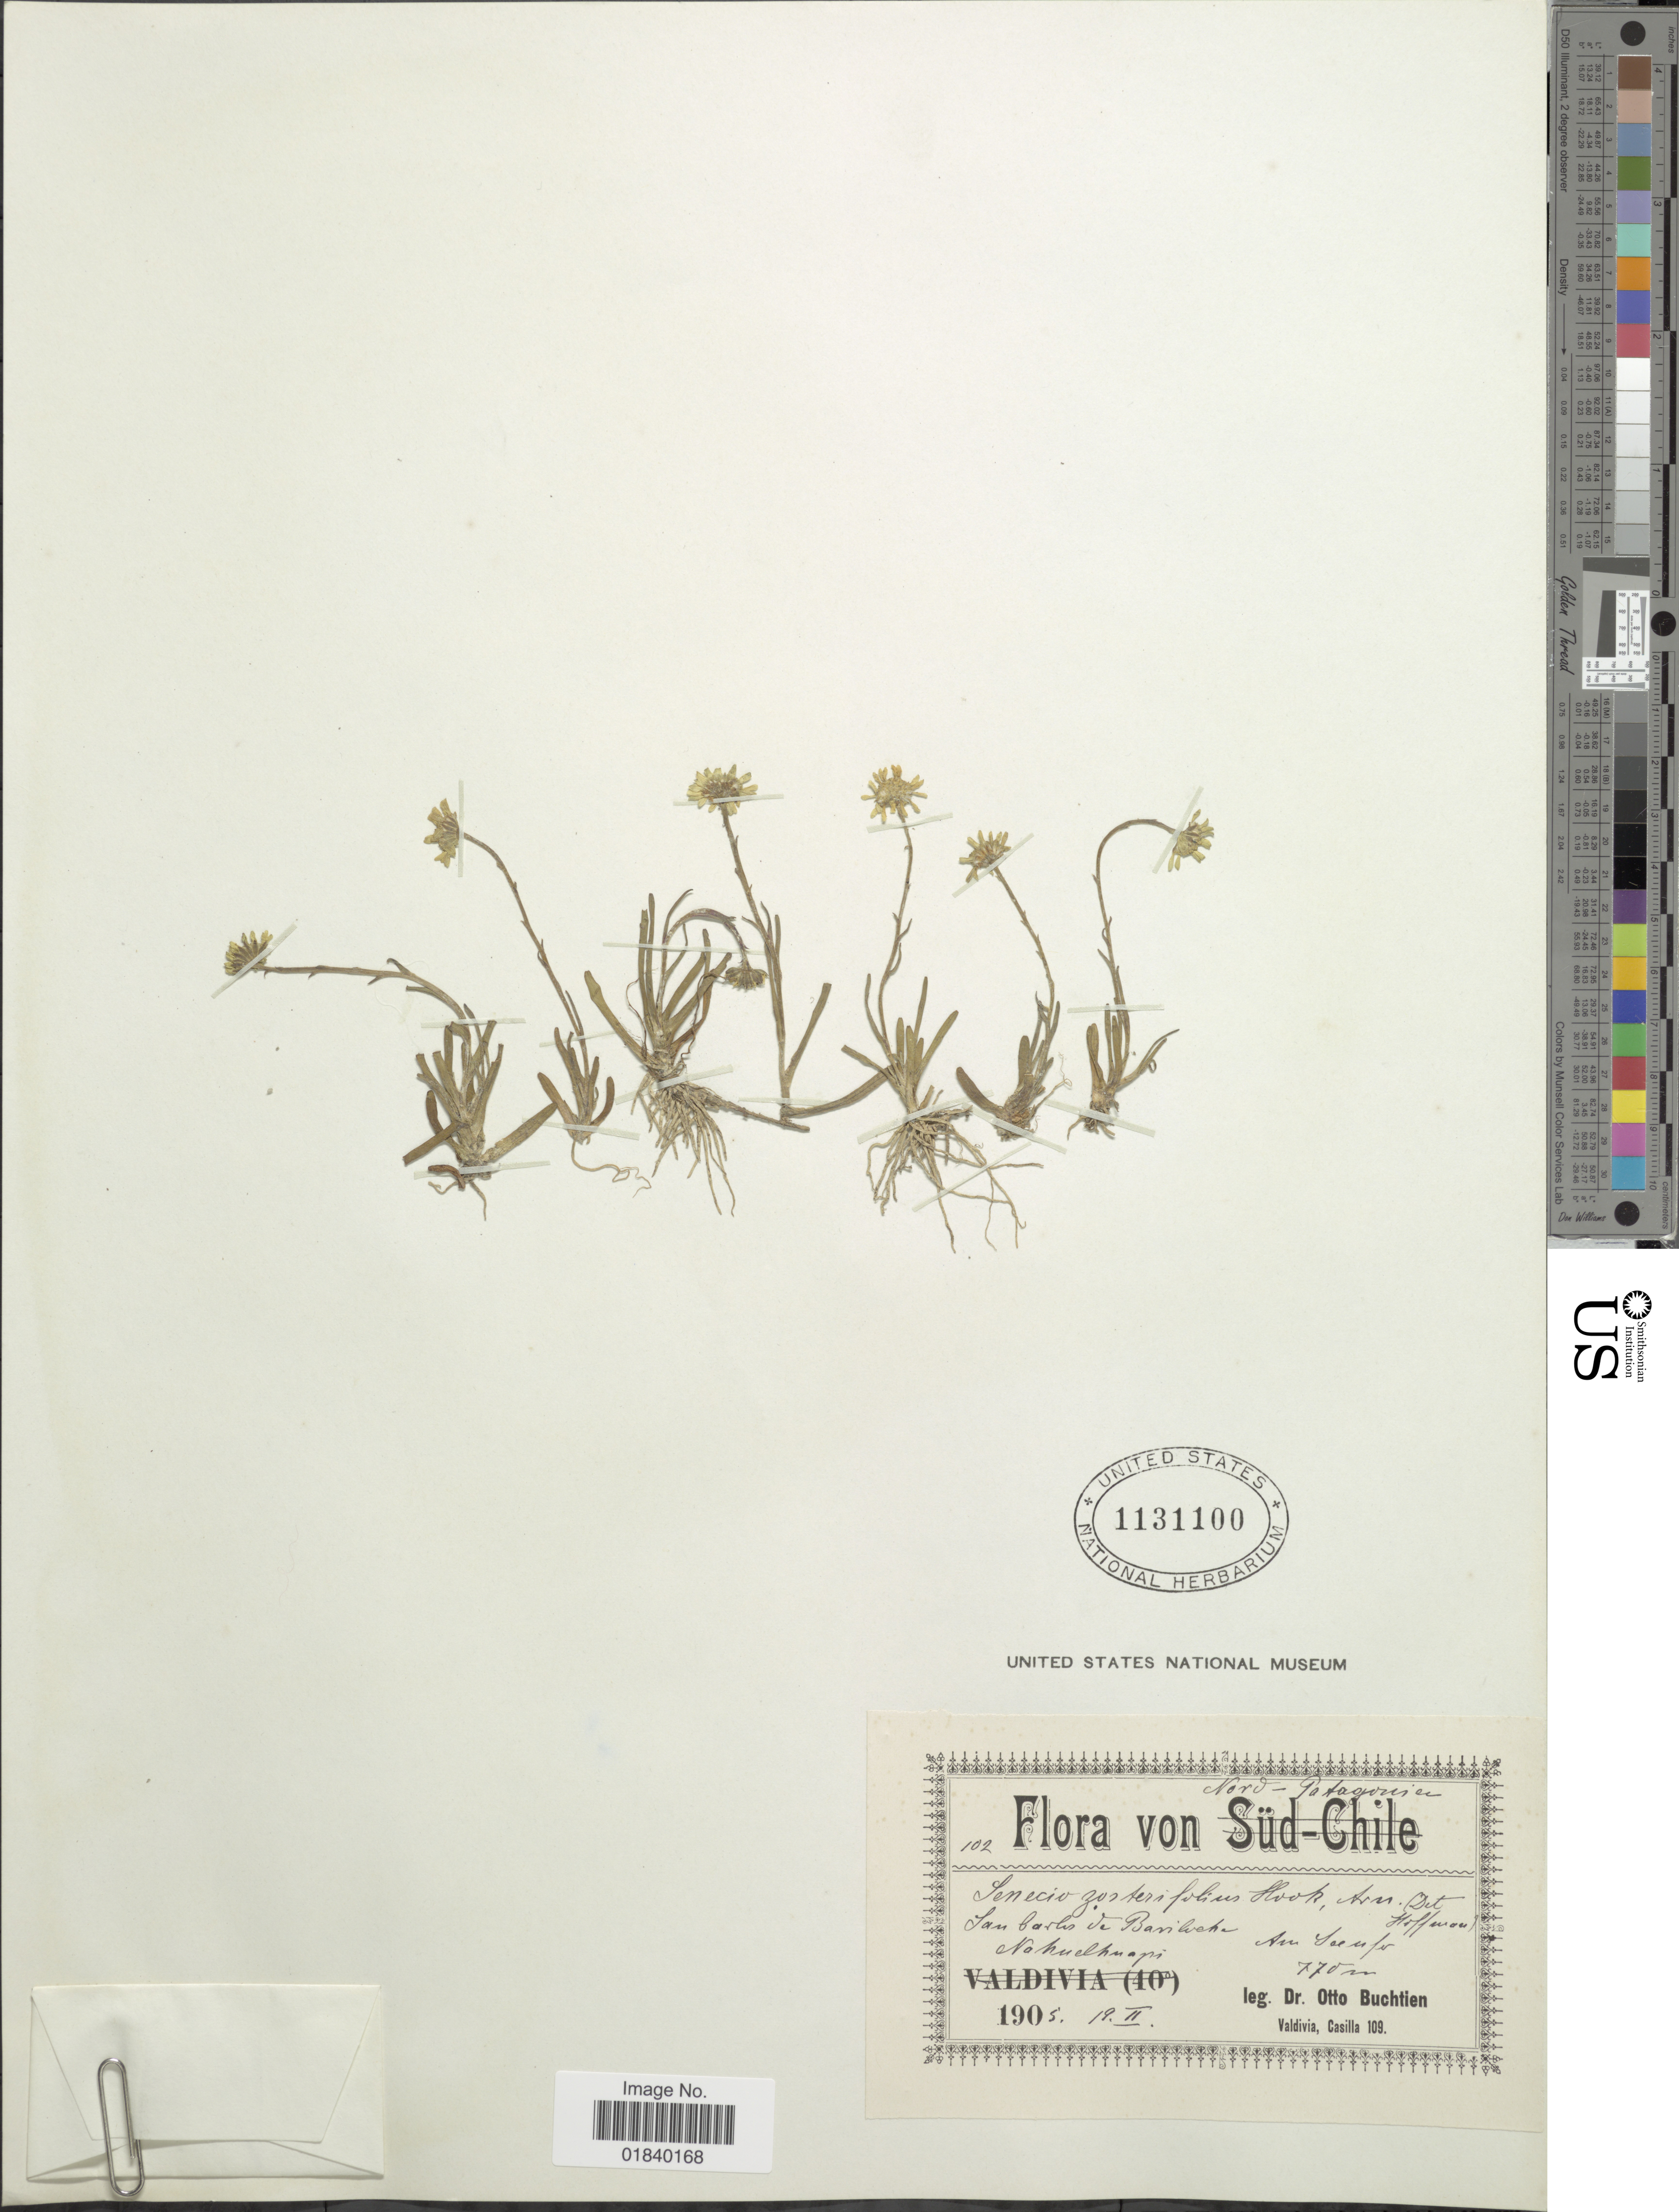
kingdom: Plantae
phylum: Tracheophyta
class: Magnoliopsida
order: Asterales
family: Asteraceae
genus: Senecio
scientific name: Senecio zosterifolius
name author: Hook. & Arn.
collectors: O. Buchtien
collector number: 102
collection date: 1905-02-19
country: Argentina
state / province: Río Negro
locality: Nord-Patagonien. San Carlos Bariloche, Nahuelhuapi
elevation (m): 770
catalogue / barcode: US 1131100